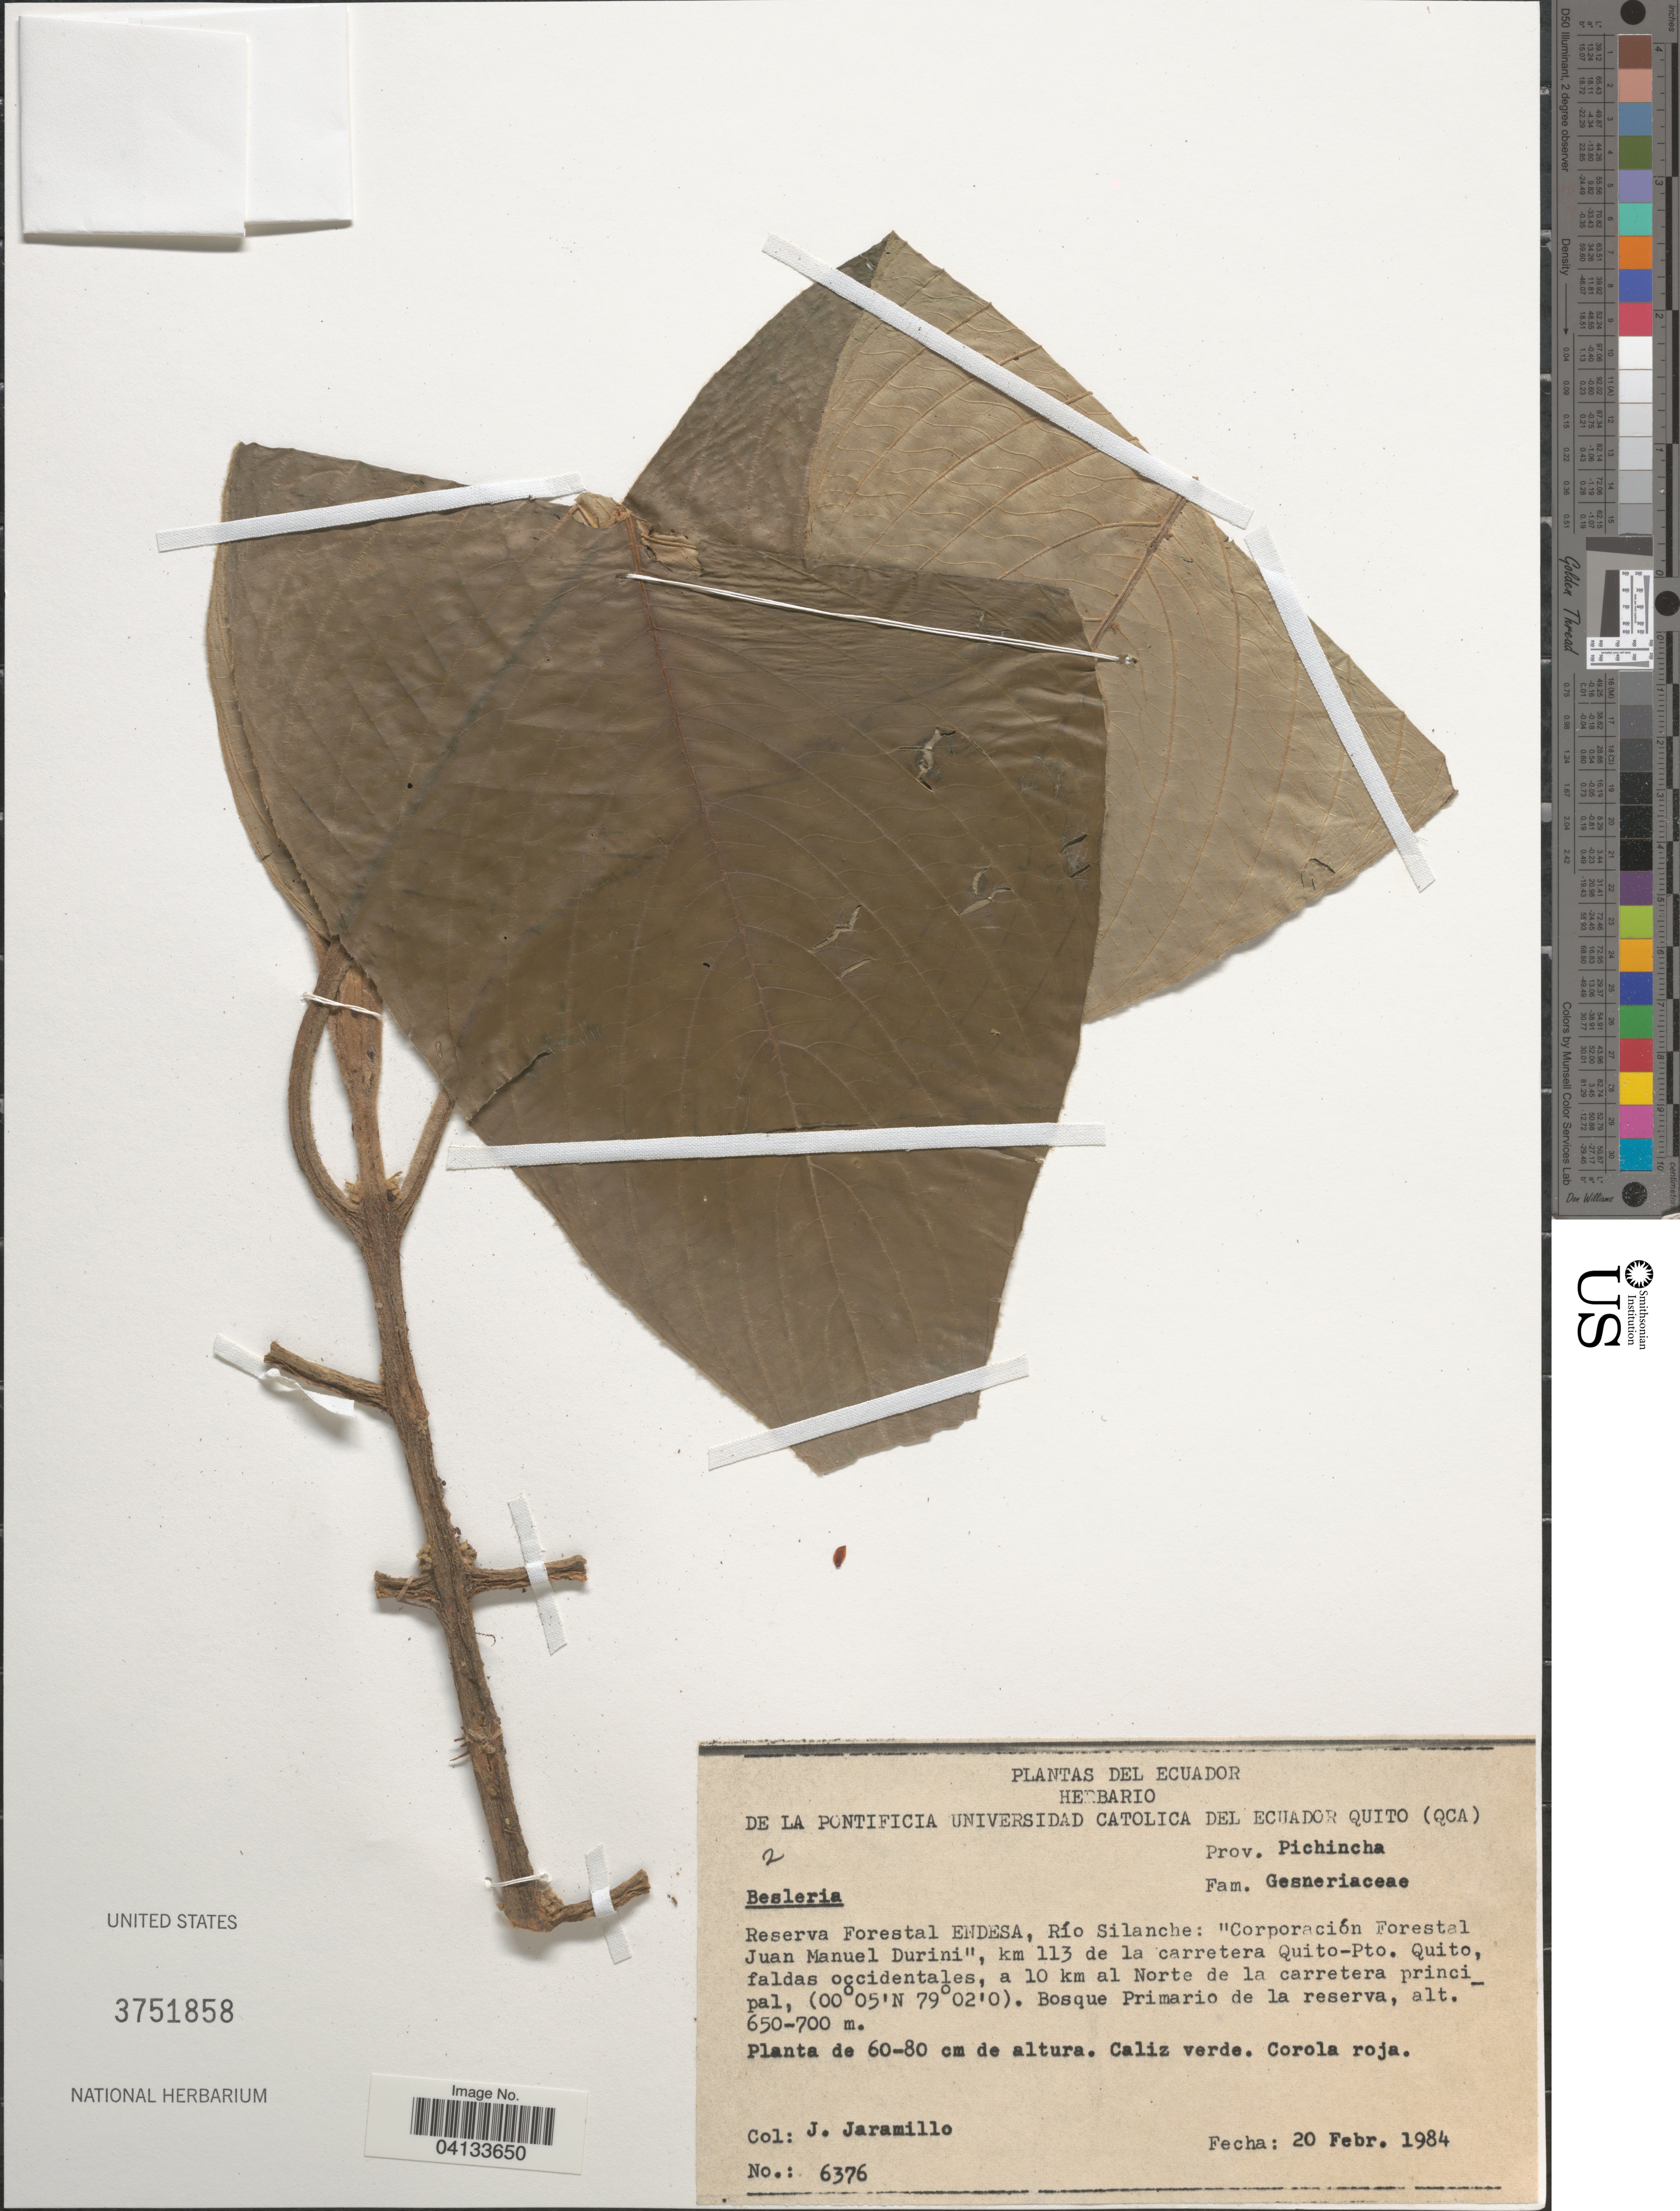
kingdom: Plantae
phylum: Tracheophyta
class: Magnoliopsida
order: Lamiales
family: Gesneriaceae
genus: Besleria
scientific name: Besleria sp.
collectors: J. Jaramillo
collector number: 6376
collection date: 1984-02-20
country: Ecuador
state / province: Pichincha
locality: Reserva Forestal ENDESA, Río Silanche: "Corporación Forestal Juan Manuel Durini", km 113 de la carretera Quito-Pto. Quito, faldas occidentales, a 10 km al Norte de la carretera principal.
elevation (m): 650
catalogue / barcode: US 3751858